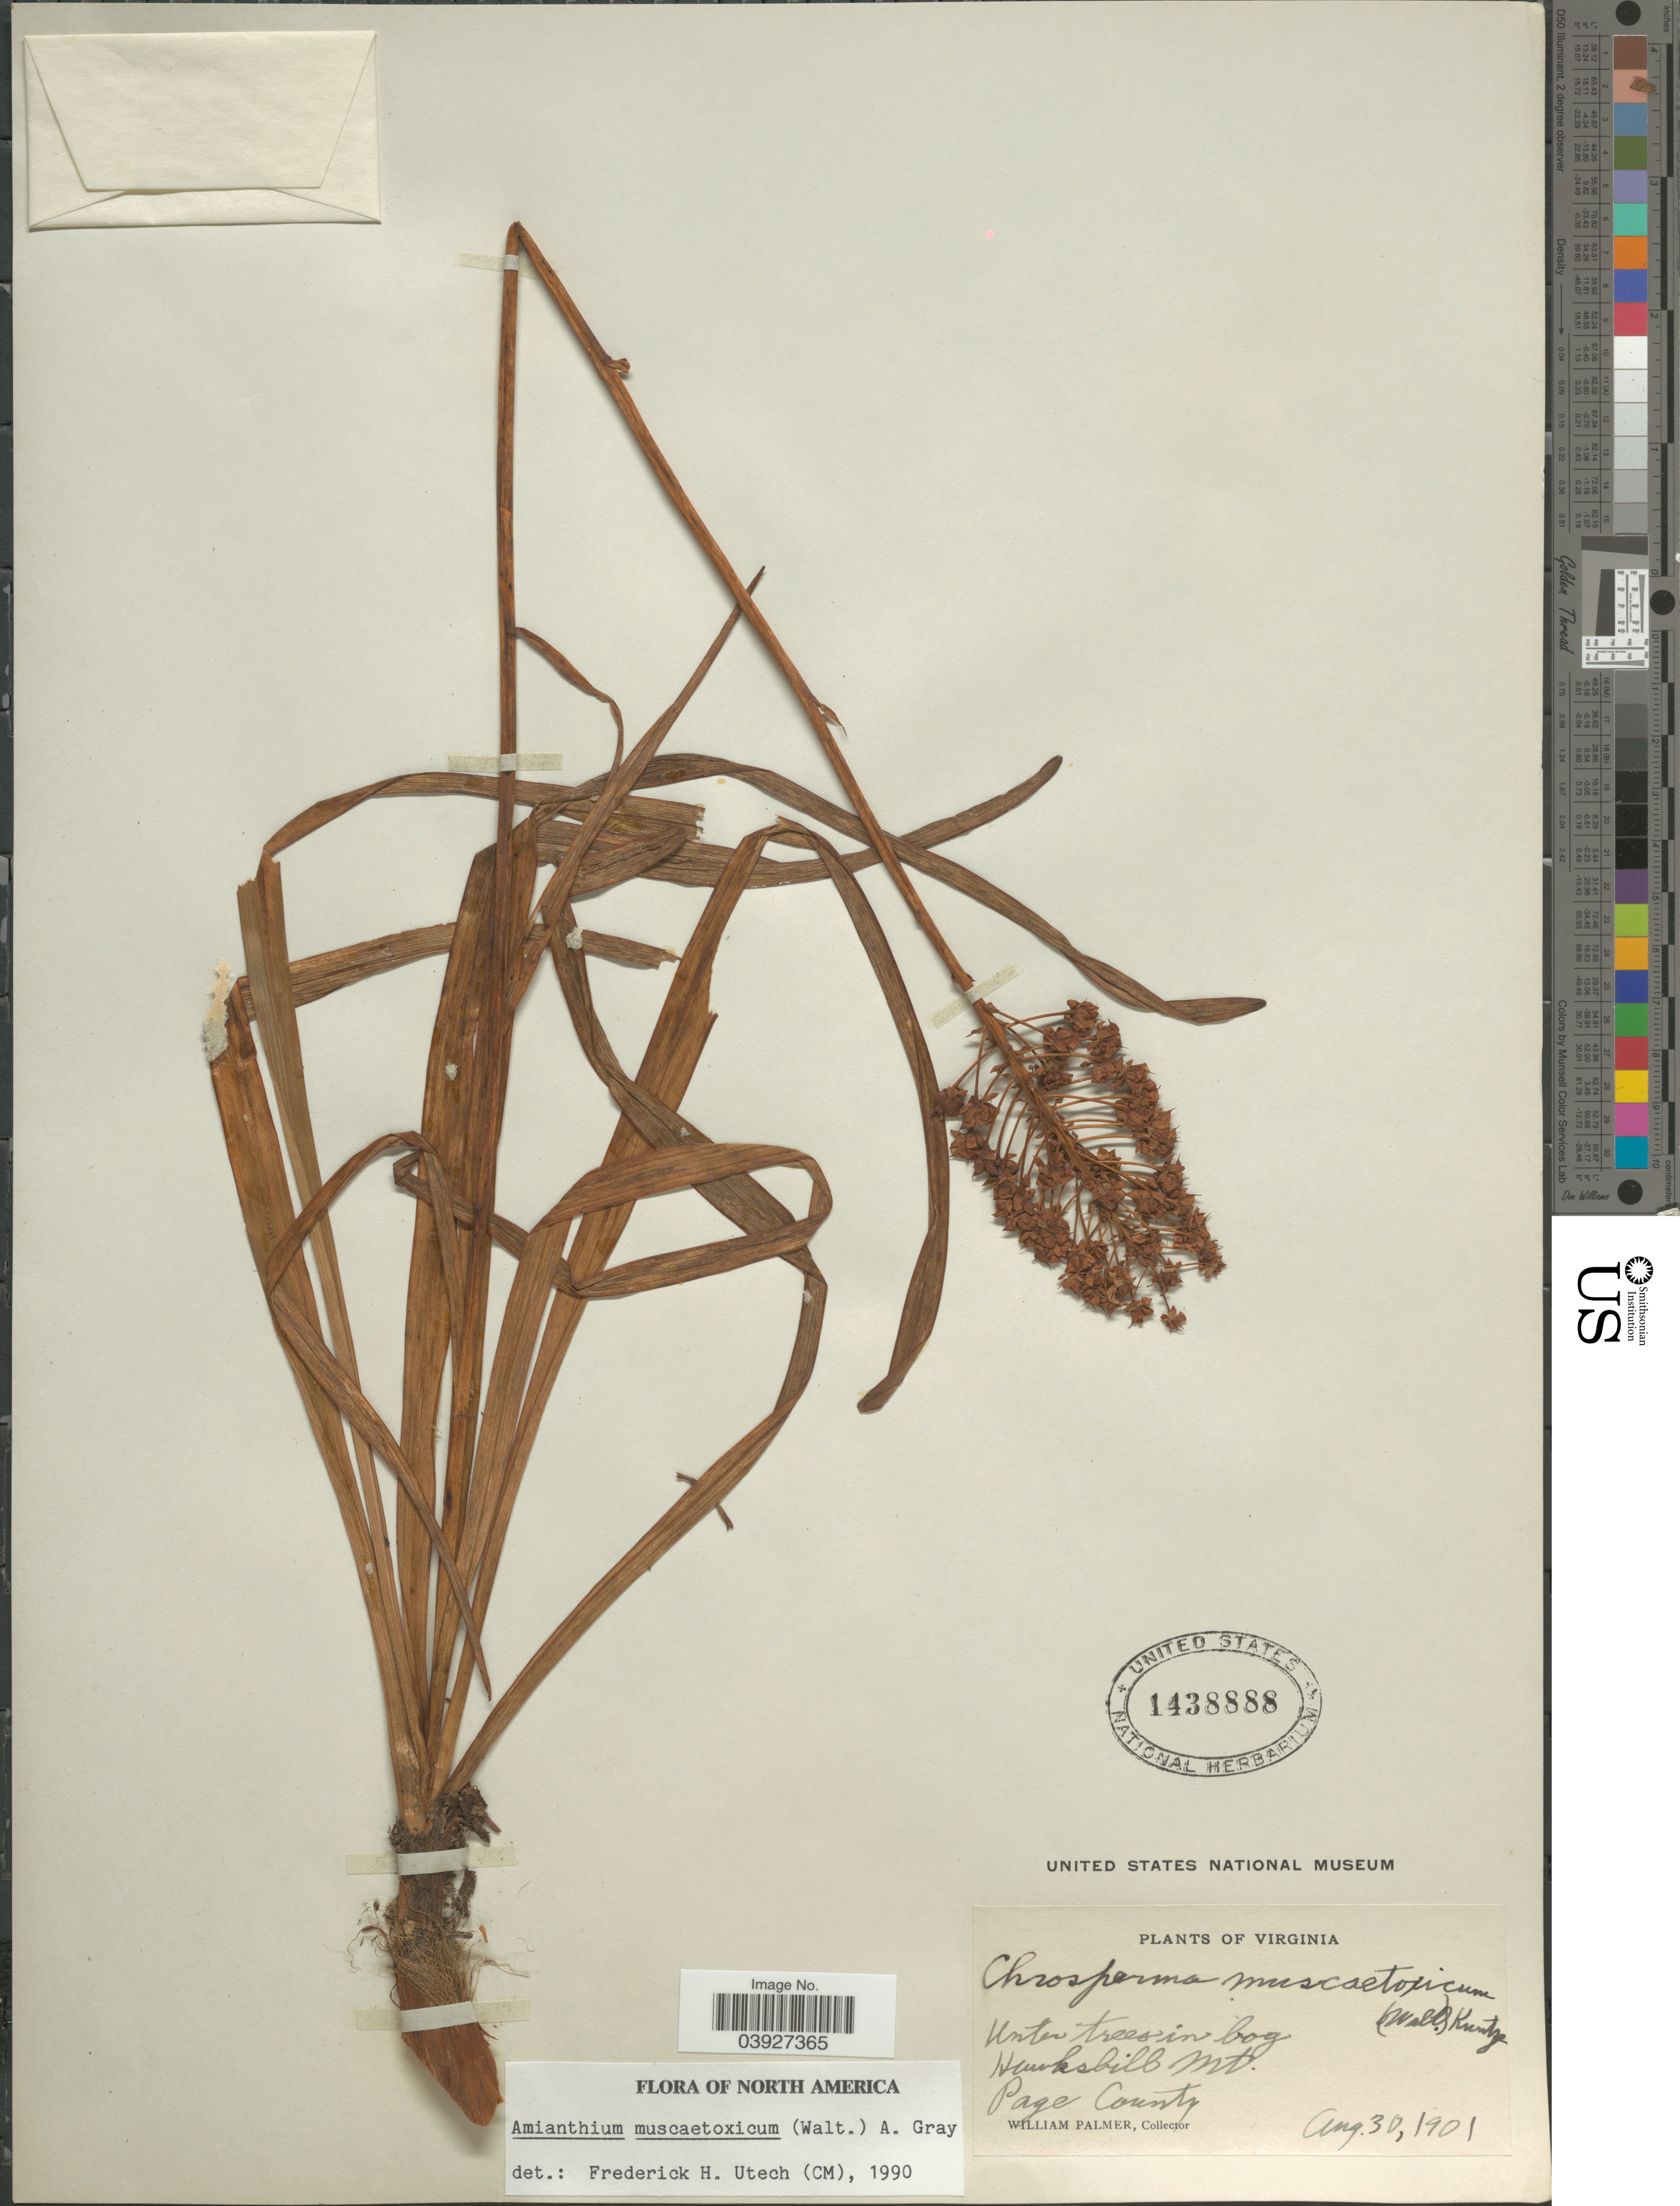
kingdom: Plantae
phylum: Tracheophyta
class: Liliopsida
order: Liliales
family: Melanthiaceae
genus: Amianthium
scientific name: Amianthium muscitoxicum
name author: (Walter) A. Gray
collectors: W. Palmer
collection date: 1901-08-30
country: United States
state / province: Virginia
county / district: Page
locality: Hawksbill Mt. Page County.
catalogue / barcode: US 1438888